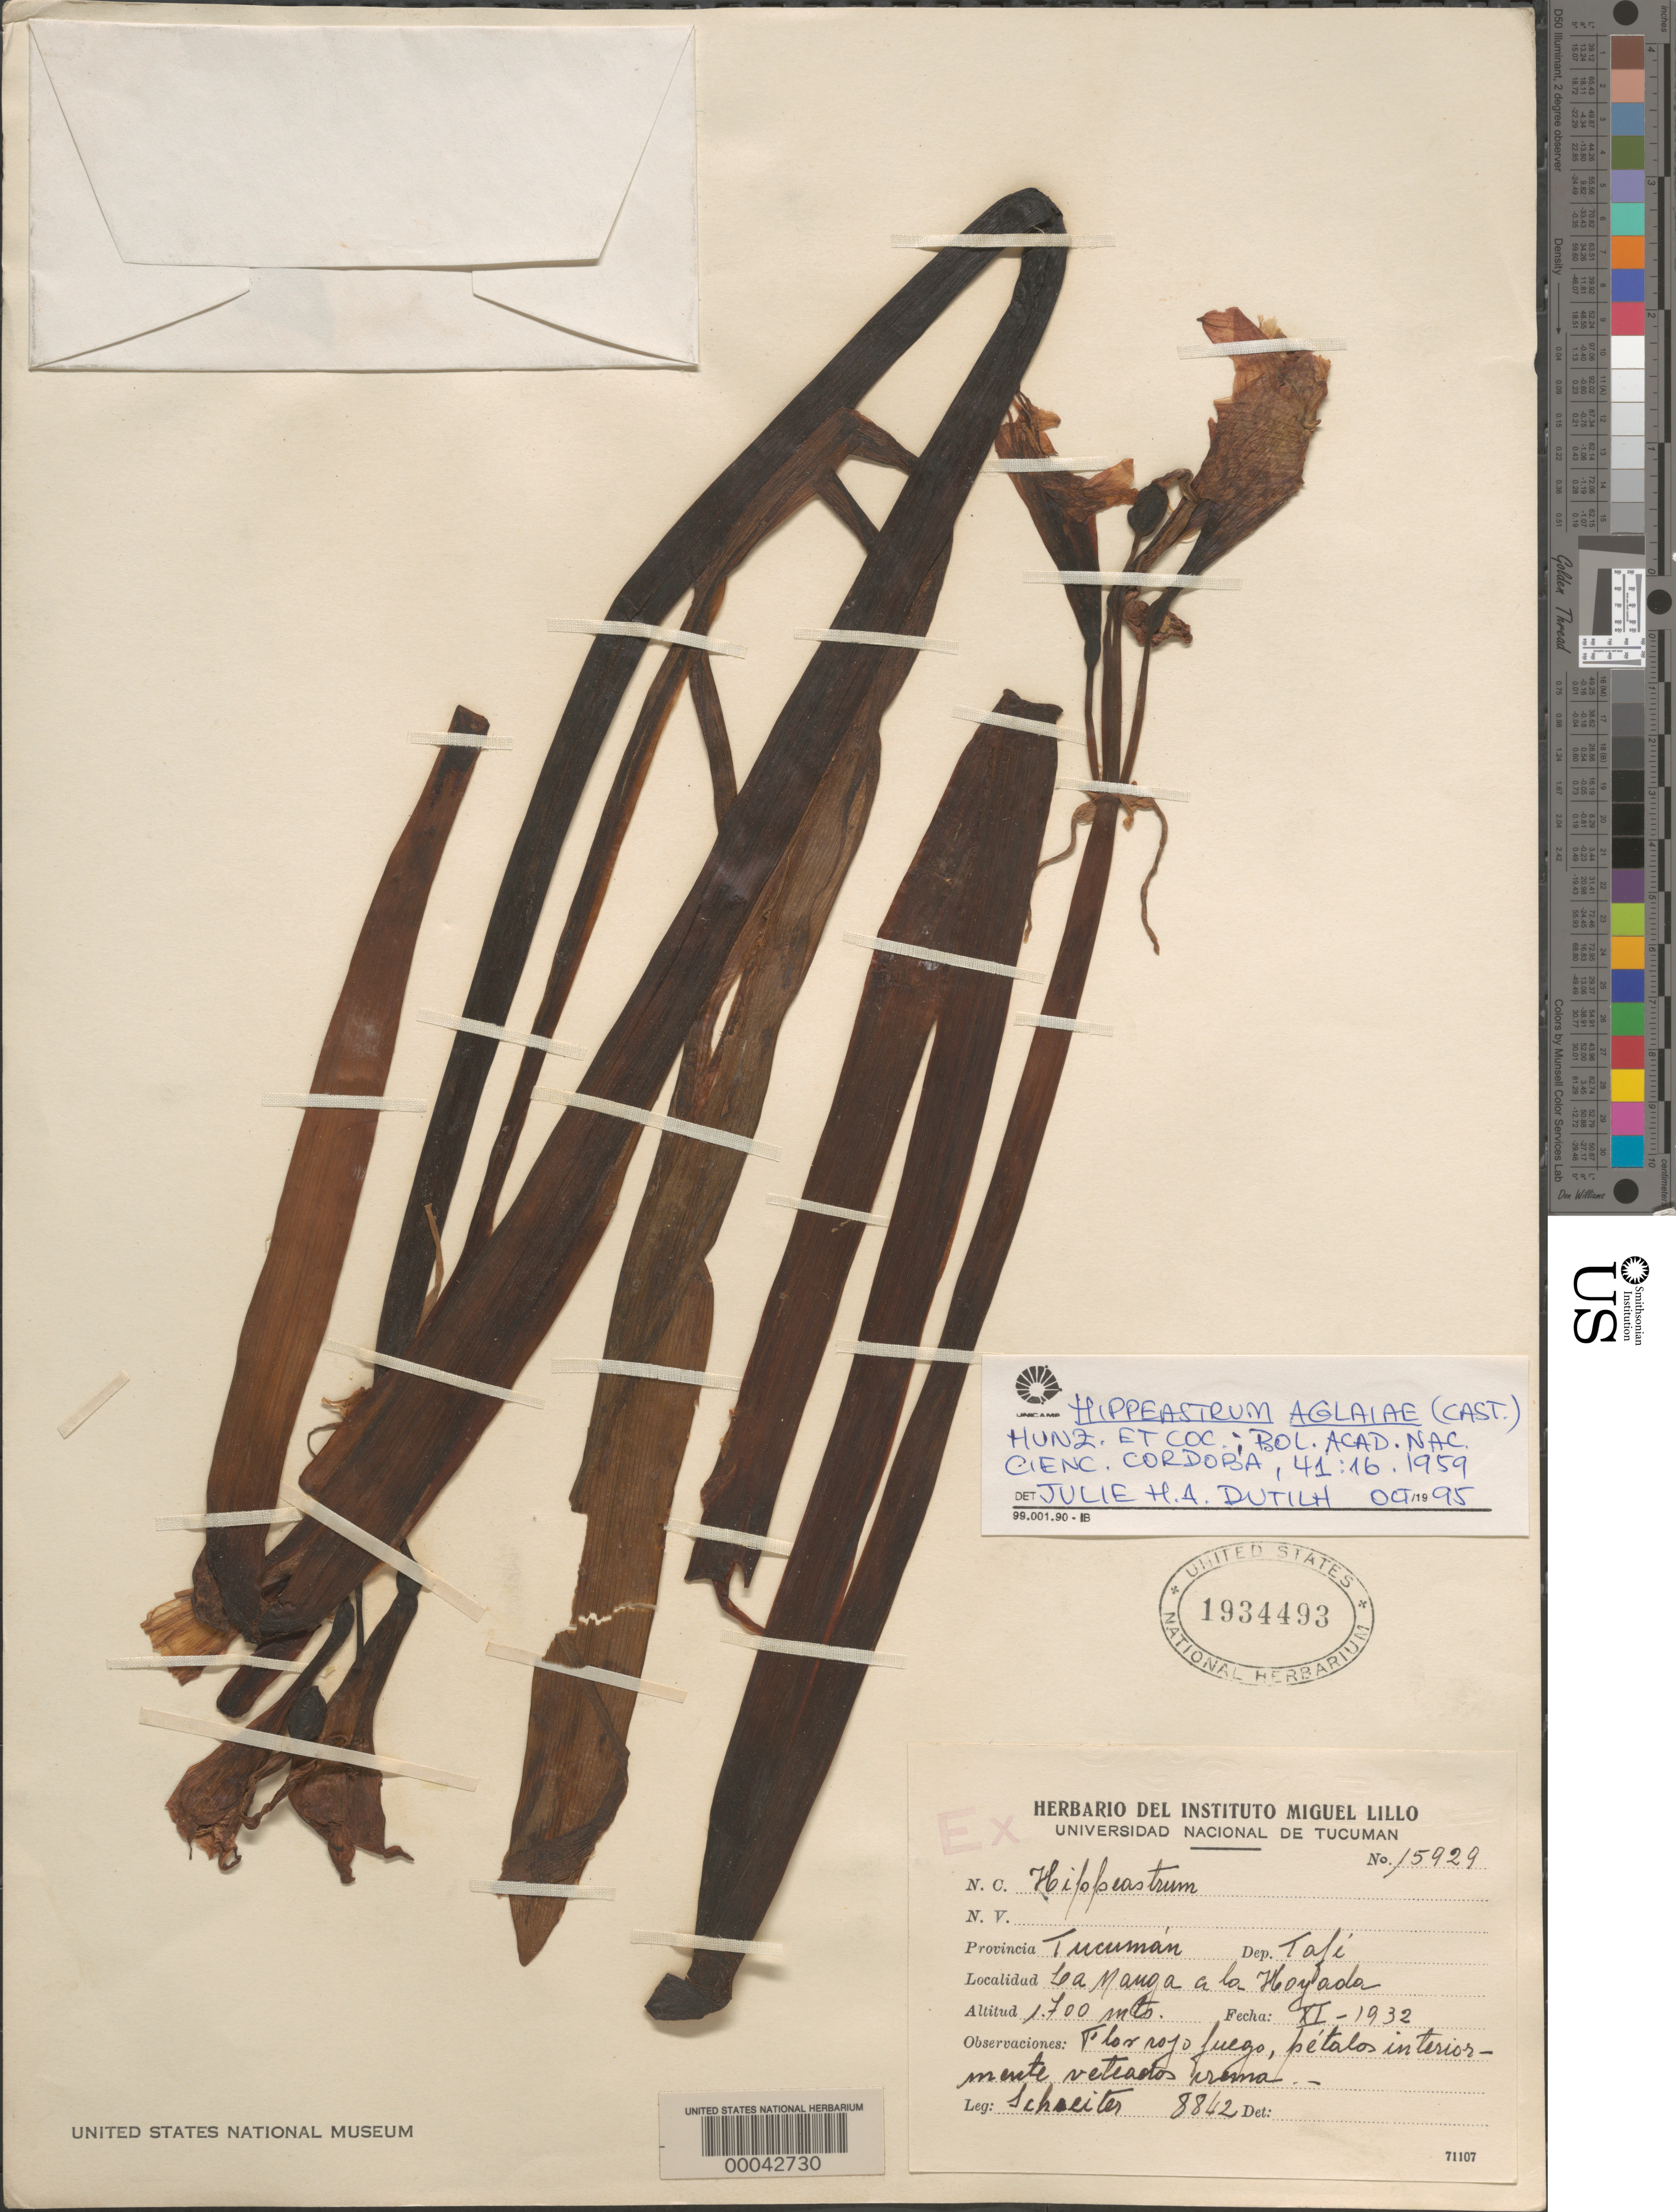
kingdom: Plantae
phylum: Tracheophyta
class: Liliopsida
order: Asparagales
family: Amaryllidaceae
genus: Hippeastrum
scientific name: Hippeastrum aglaiae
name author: (A. Cast.) Hunz. & A.A. Cocucci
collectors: R. Schreiter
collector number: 15929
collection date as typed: Nov 1932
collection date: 1932-11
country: Argentina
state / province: Tucumán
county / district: Tafí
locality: La Manga a la Hoyada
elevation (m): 1700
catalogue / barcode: US 1934493